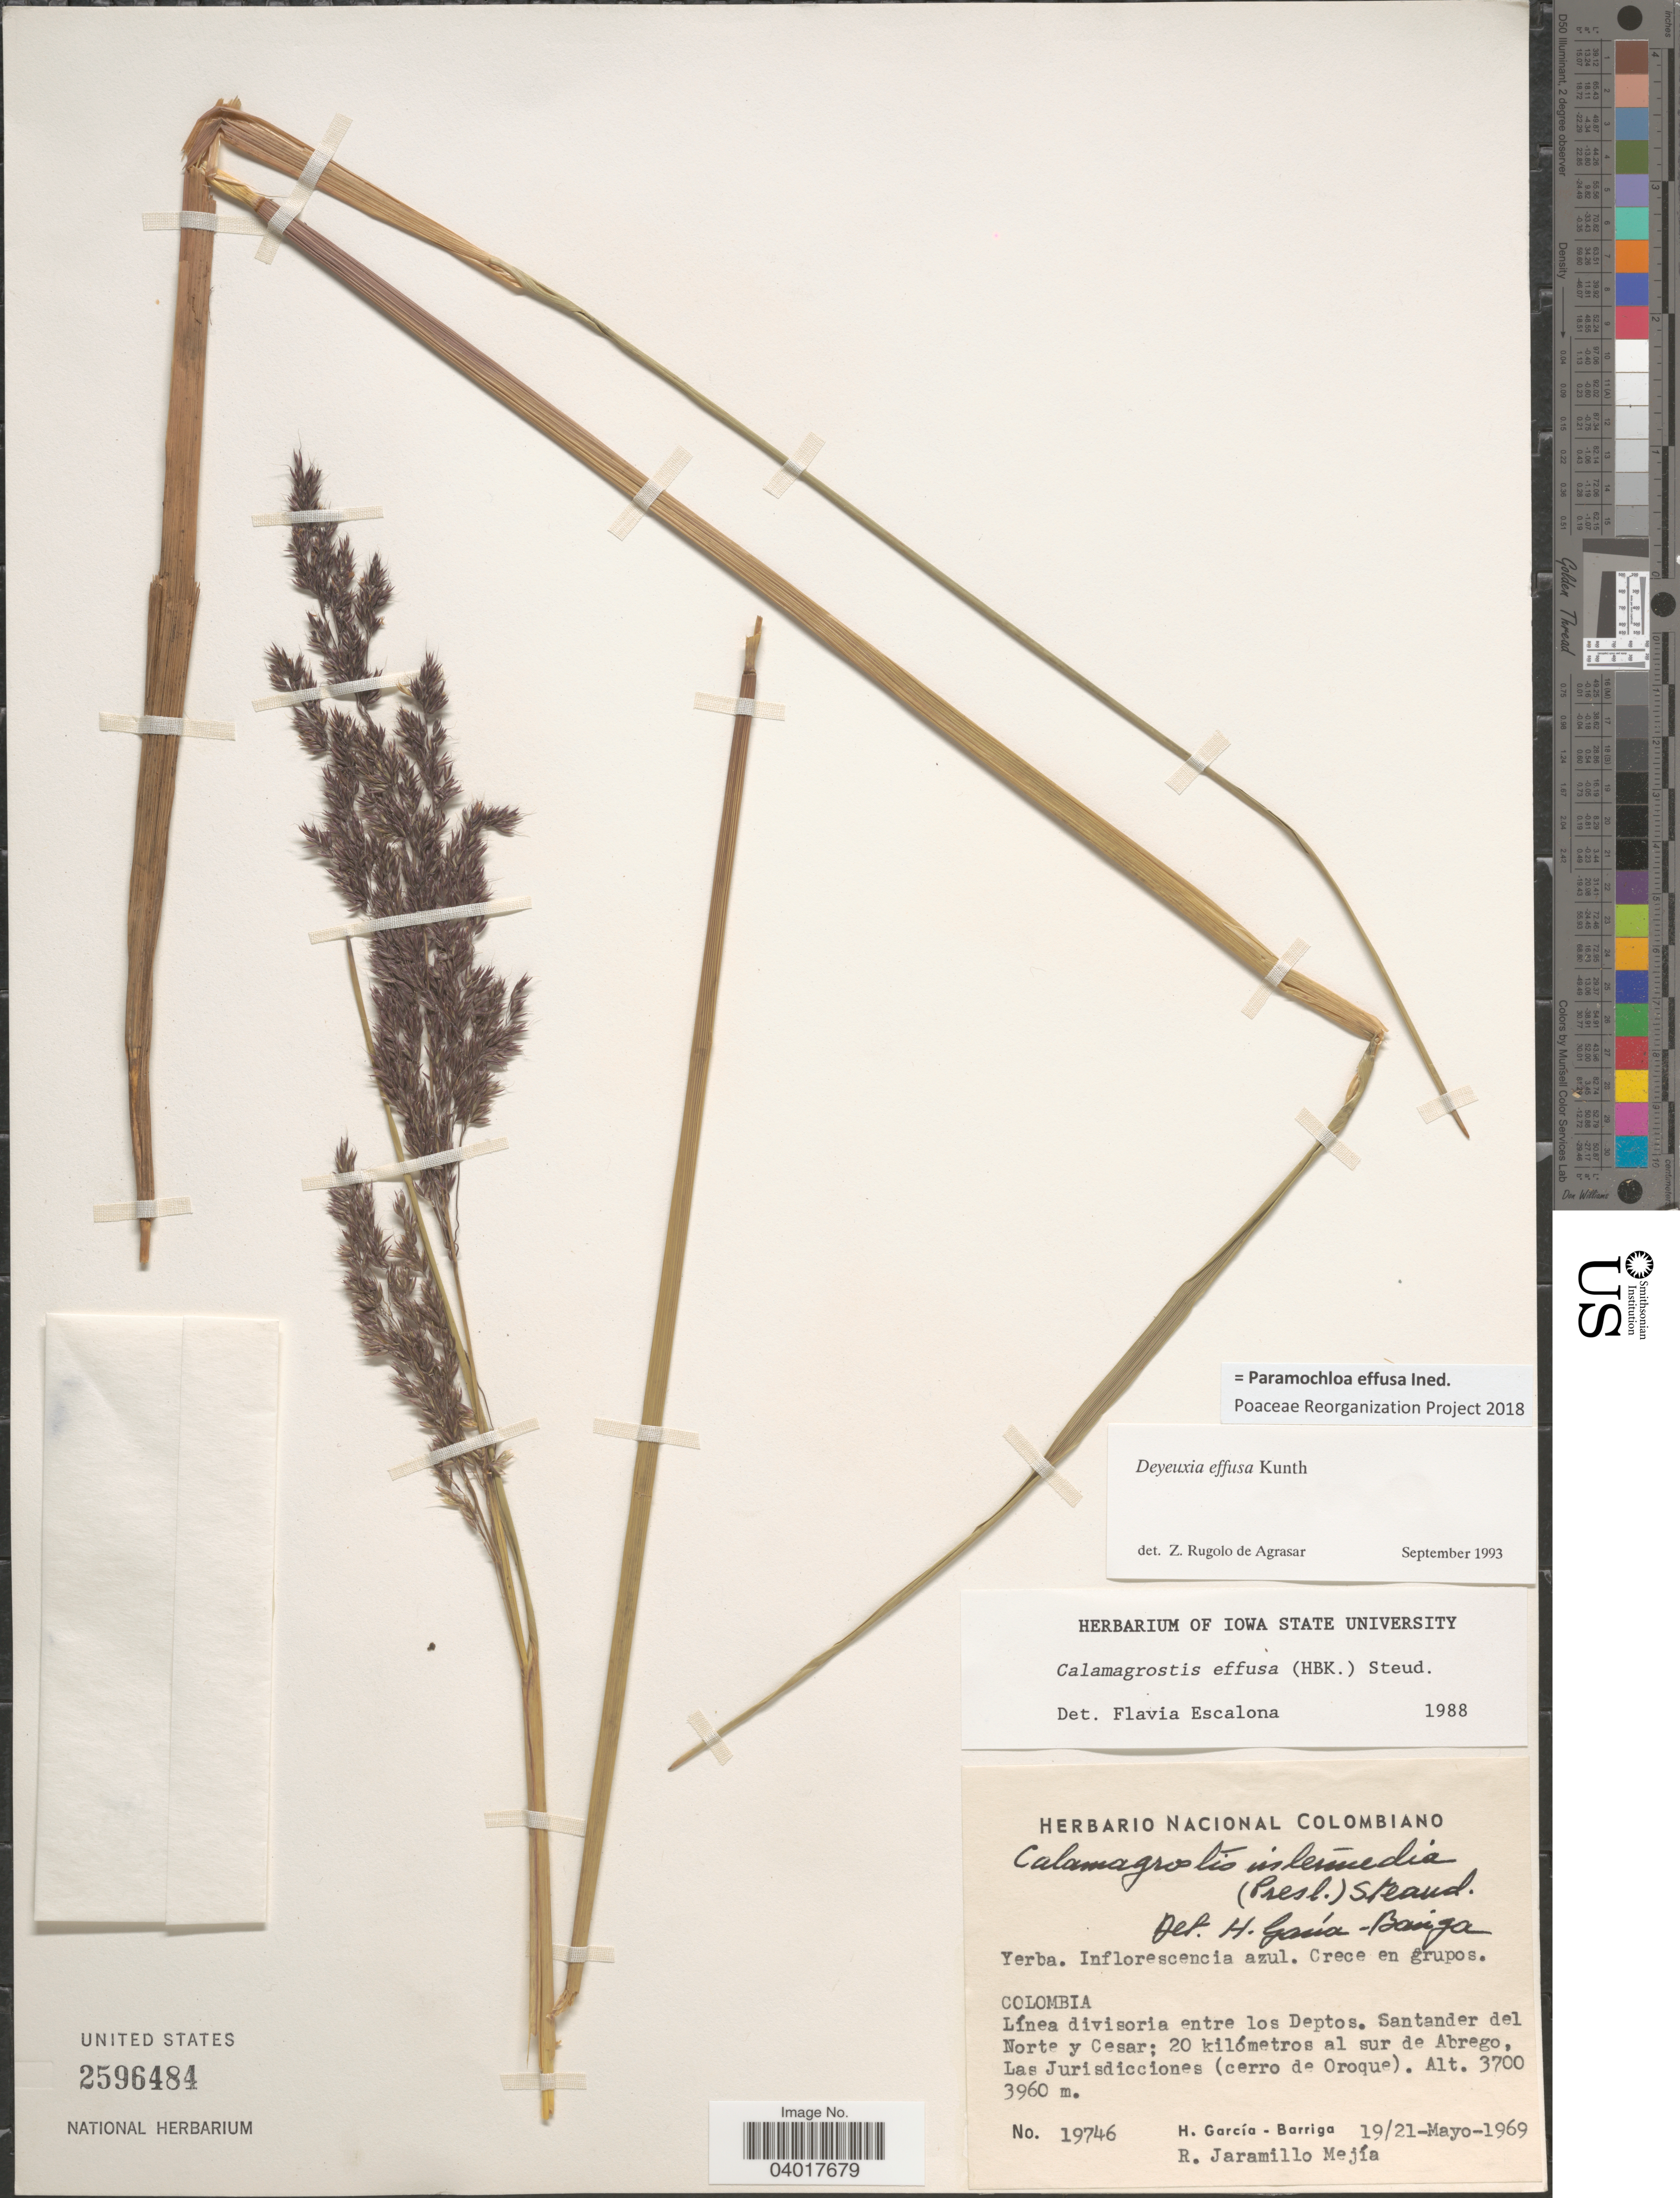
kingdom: Plantae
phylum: Tracheophyta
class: Liliopsida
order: Poales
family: Poaceae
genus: Paramochloa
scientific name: Paramochloa effusa ined.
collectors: H. García Barriga & R. Jaramillo M.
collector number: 19746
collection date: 1969-05-19/1969-05-21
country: Colombia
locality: Línea divisoria entre los Deptos. Santander del Norte y Cesar; 20 kilómetros al sur de Abrego, Las Jurisdicciones (cerro de Oroque).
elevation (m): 3700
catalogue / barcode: US 2596484